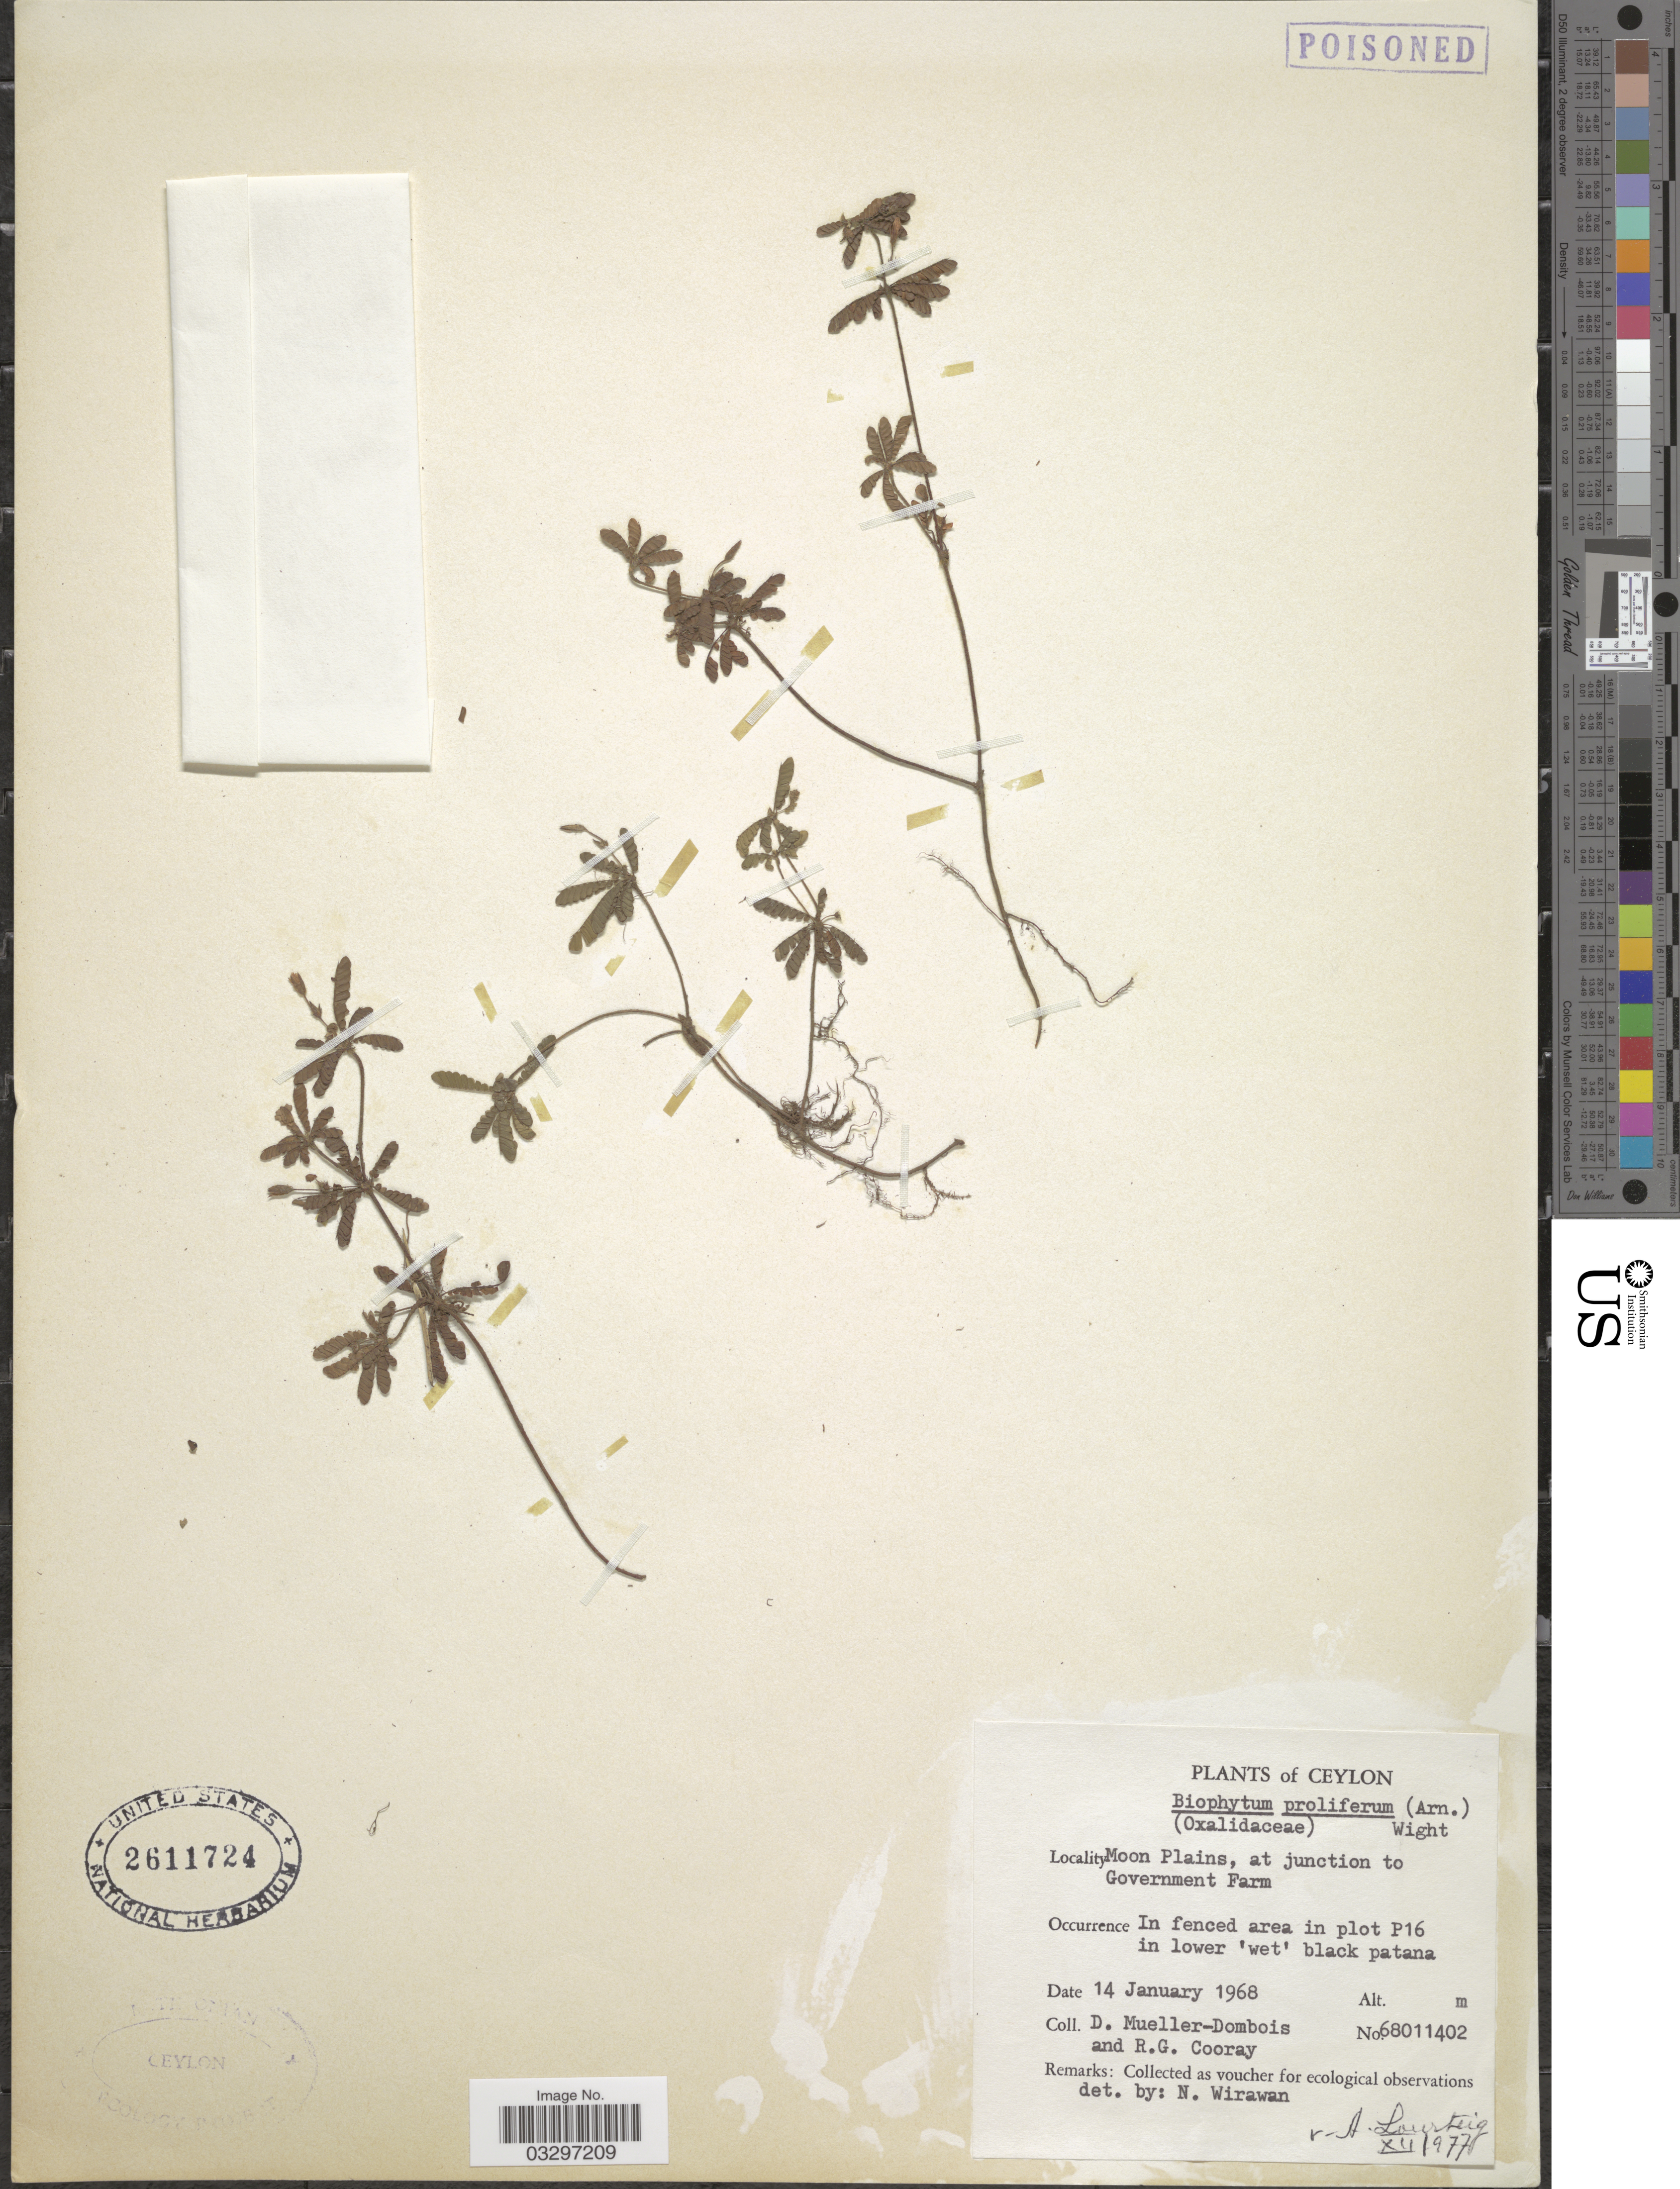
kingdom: Plantae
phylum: Tracheophyta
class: Magnoliopsida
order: Oxalidales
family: Oxalidaceae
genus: Biophytum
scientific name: Biophytum proliferum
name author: (Arn.) Wight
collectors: D. Mueller-Dombois & R. Cooray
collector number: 68011402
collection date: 1968-01-14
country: Sri Lanka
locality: Moon Plains, at junction to Government Farm. In fenced area in plot P16 in lower 'wet' black patana.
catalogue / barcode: US 2611724